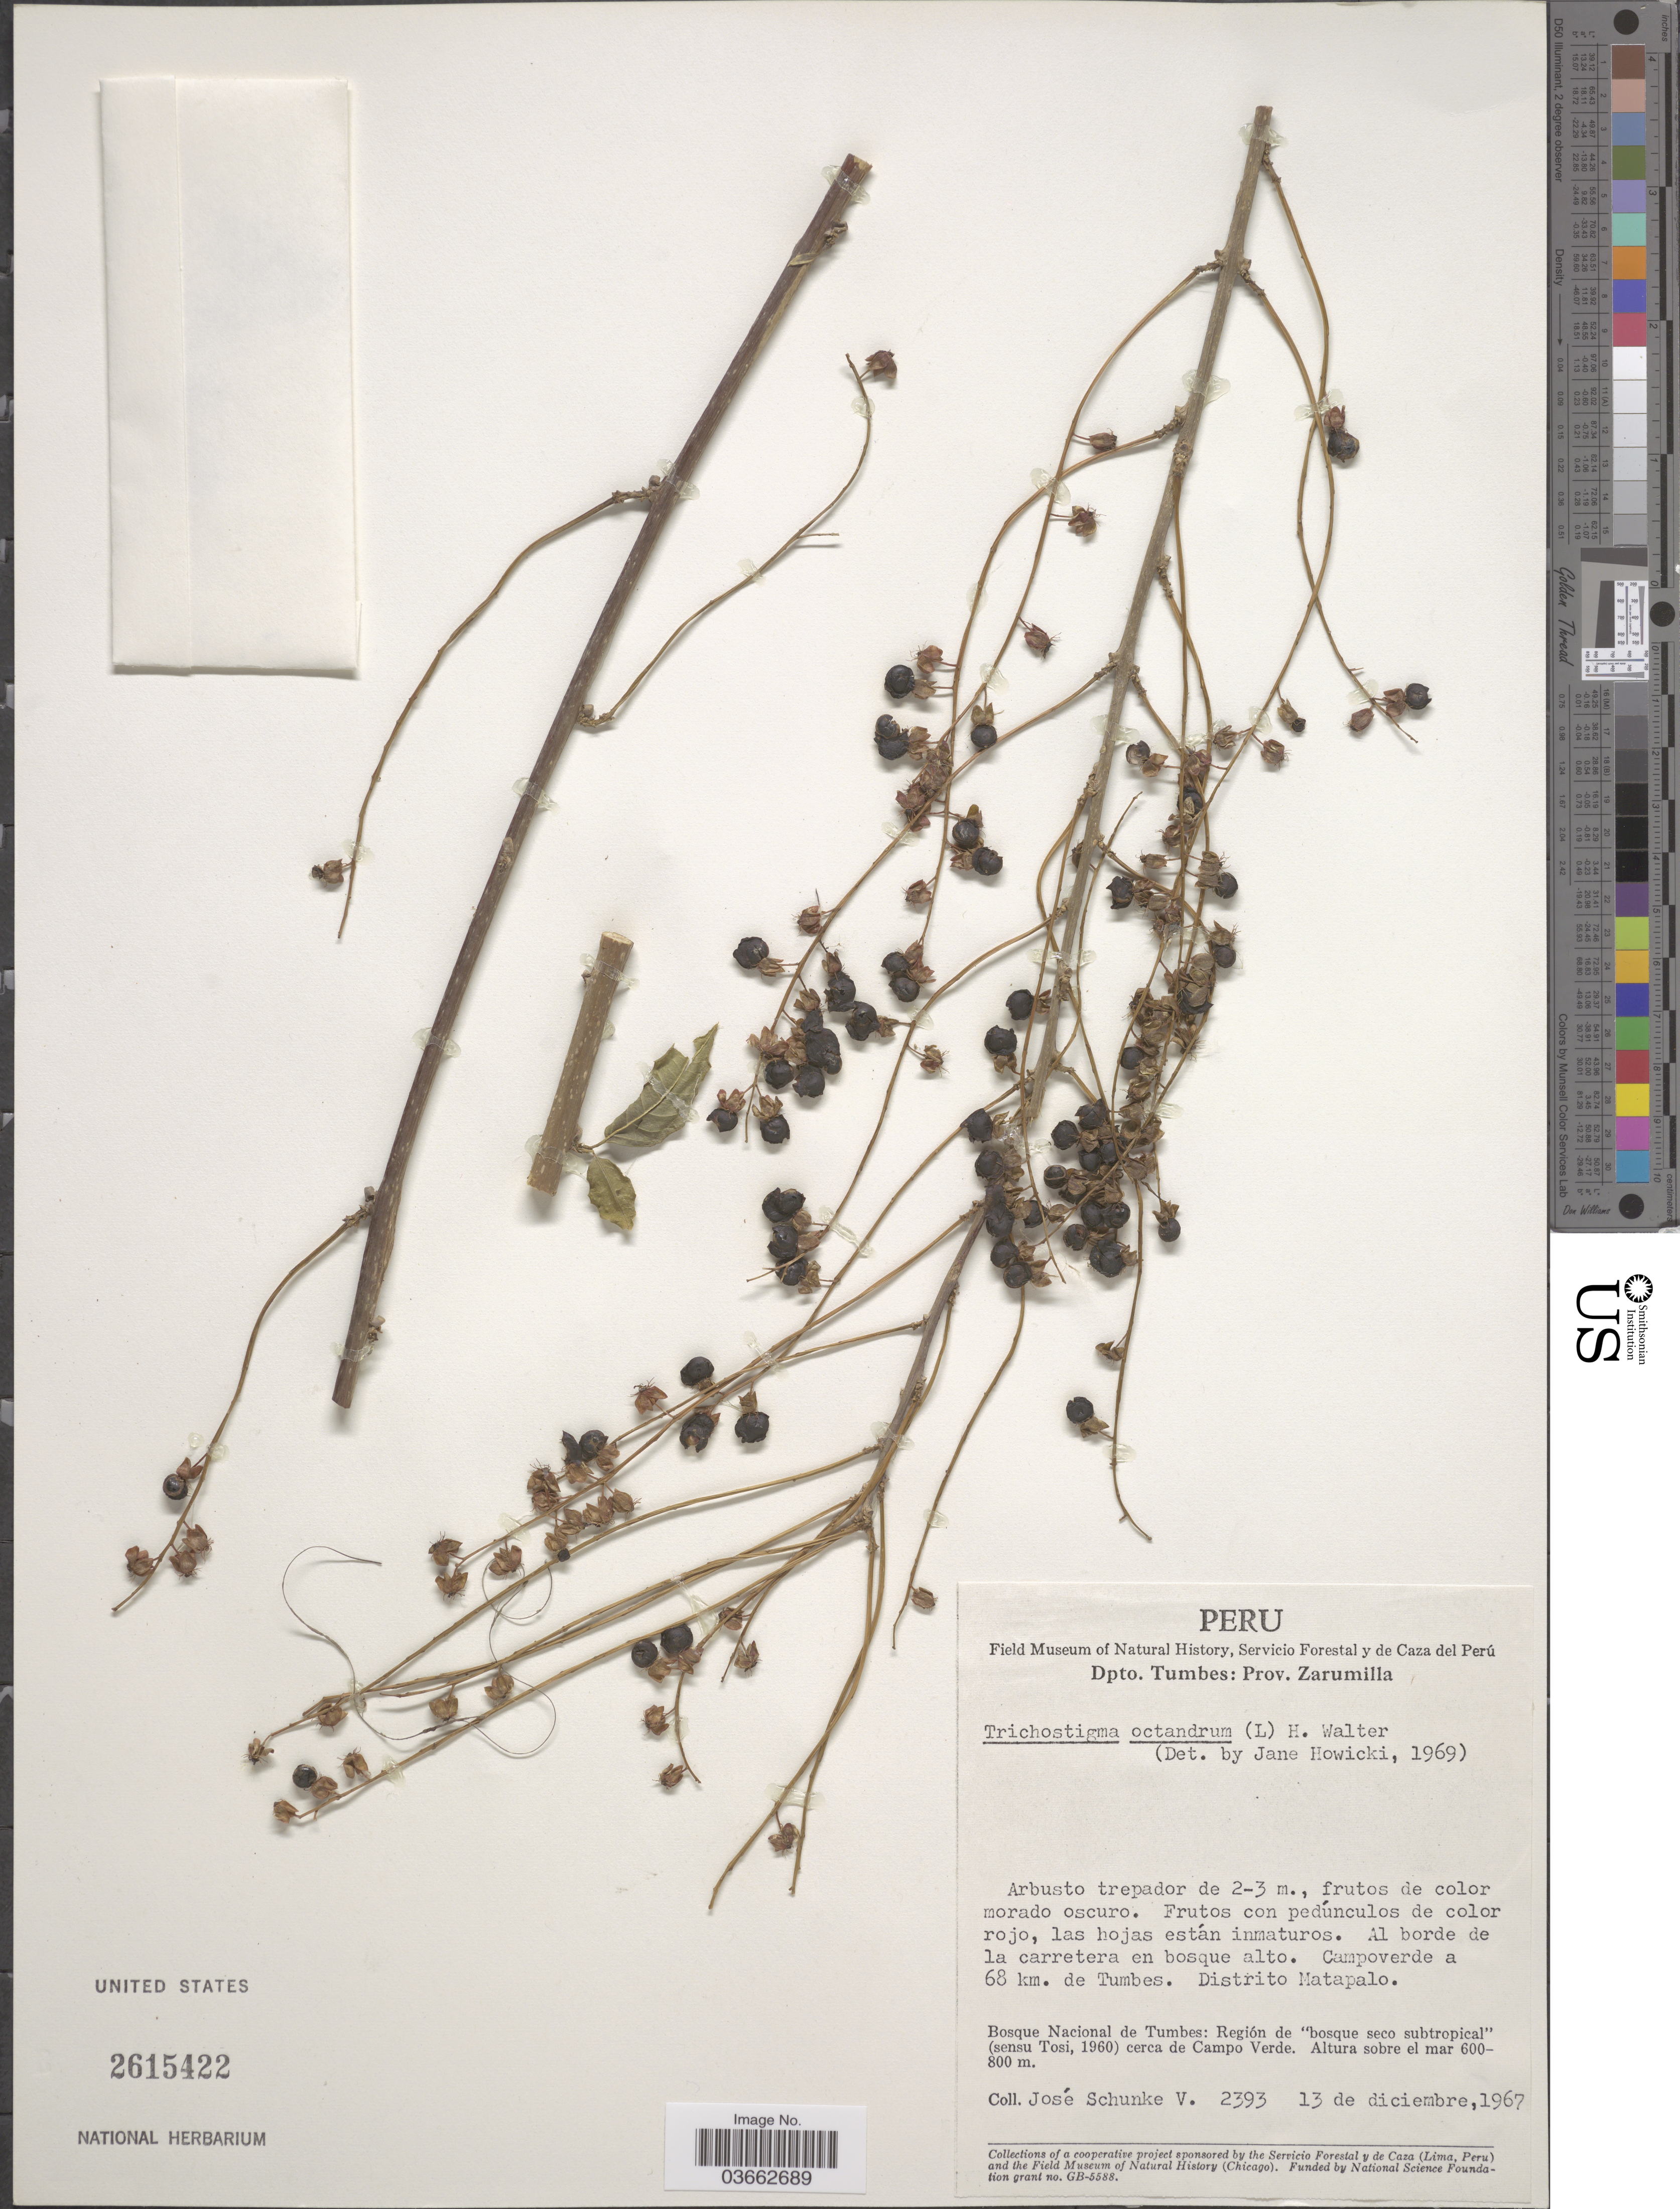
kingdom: Plantae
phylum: Tracheophyta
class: Magnoliopsida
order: Caryophyllales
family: Phytolaccaceae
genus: Trichostigma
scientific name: Trichostigma octandrum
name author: (L.) H. Walter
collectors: J. Schunke Vigo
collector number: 2393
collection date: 1967-12-13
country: Peru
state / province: Tumbes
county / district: Zarumilla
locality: Dpto. Tumbes: Prov. Zarumilla. Campoverde a 68 km. de Tumbes. Distrito Matapalo. Bosque Nacional de Tumbes: Región de "bosque seco subtropical" (sensu Tosi, 1960) cerca de Campo Verde.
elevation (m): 600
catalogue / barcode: US 2615422